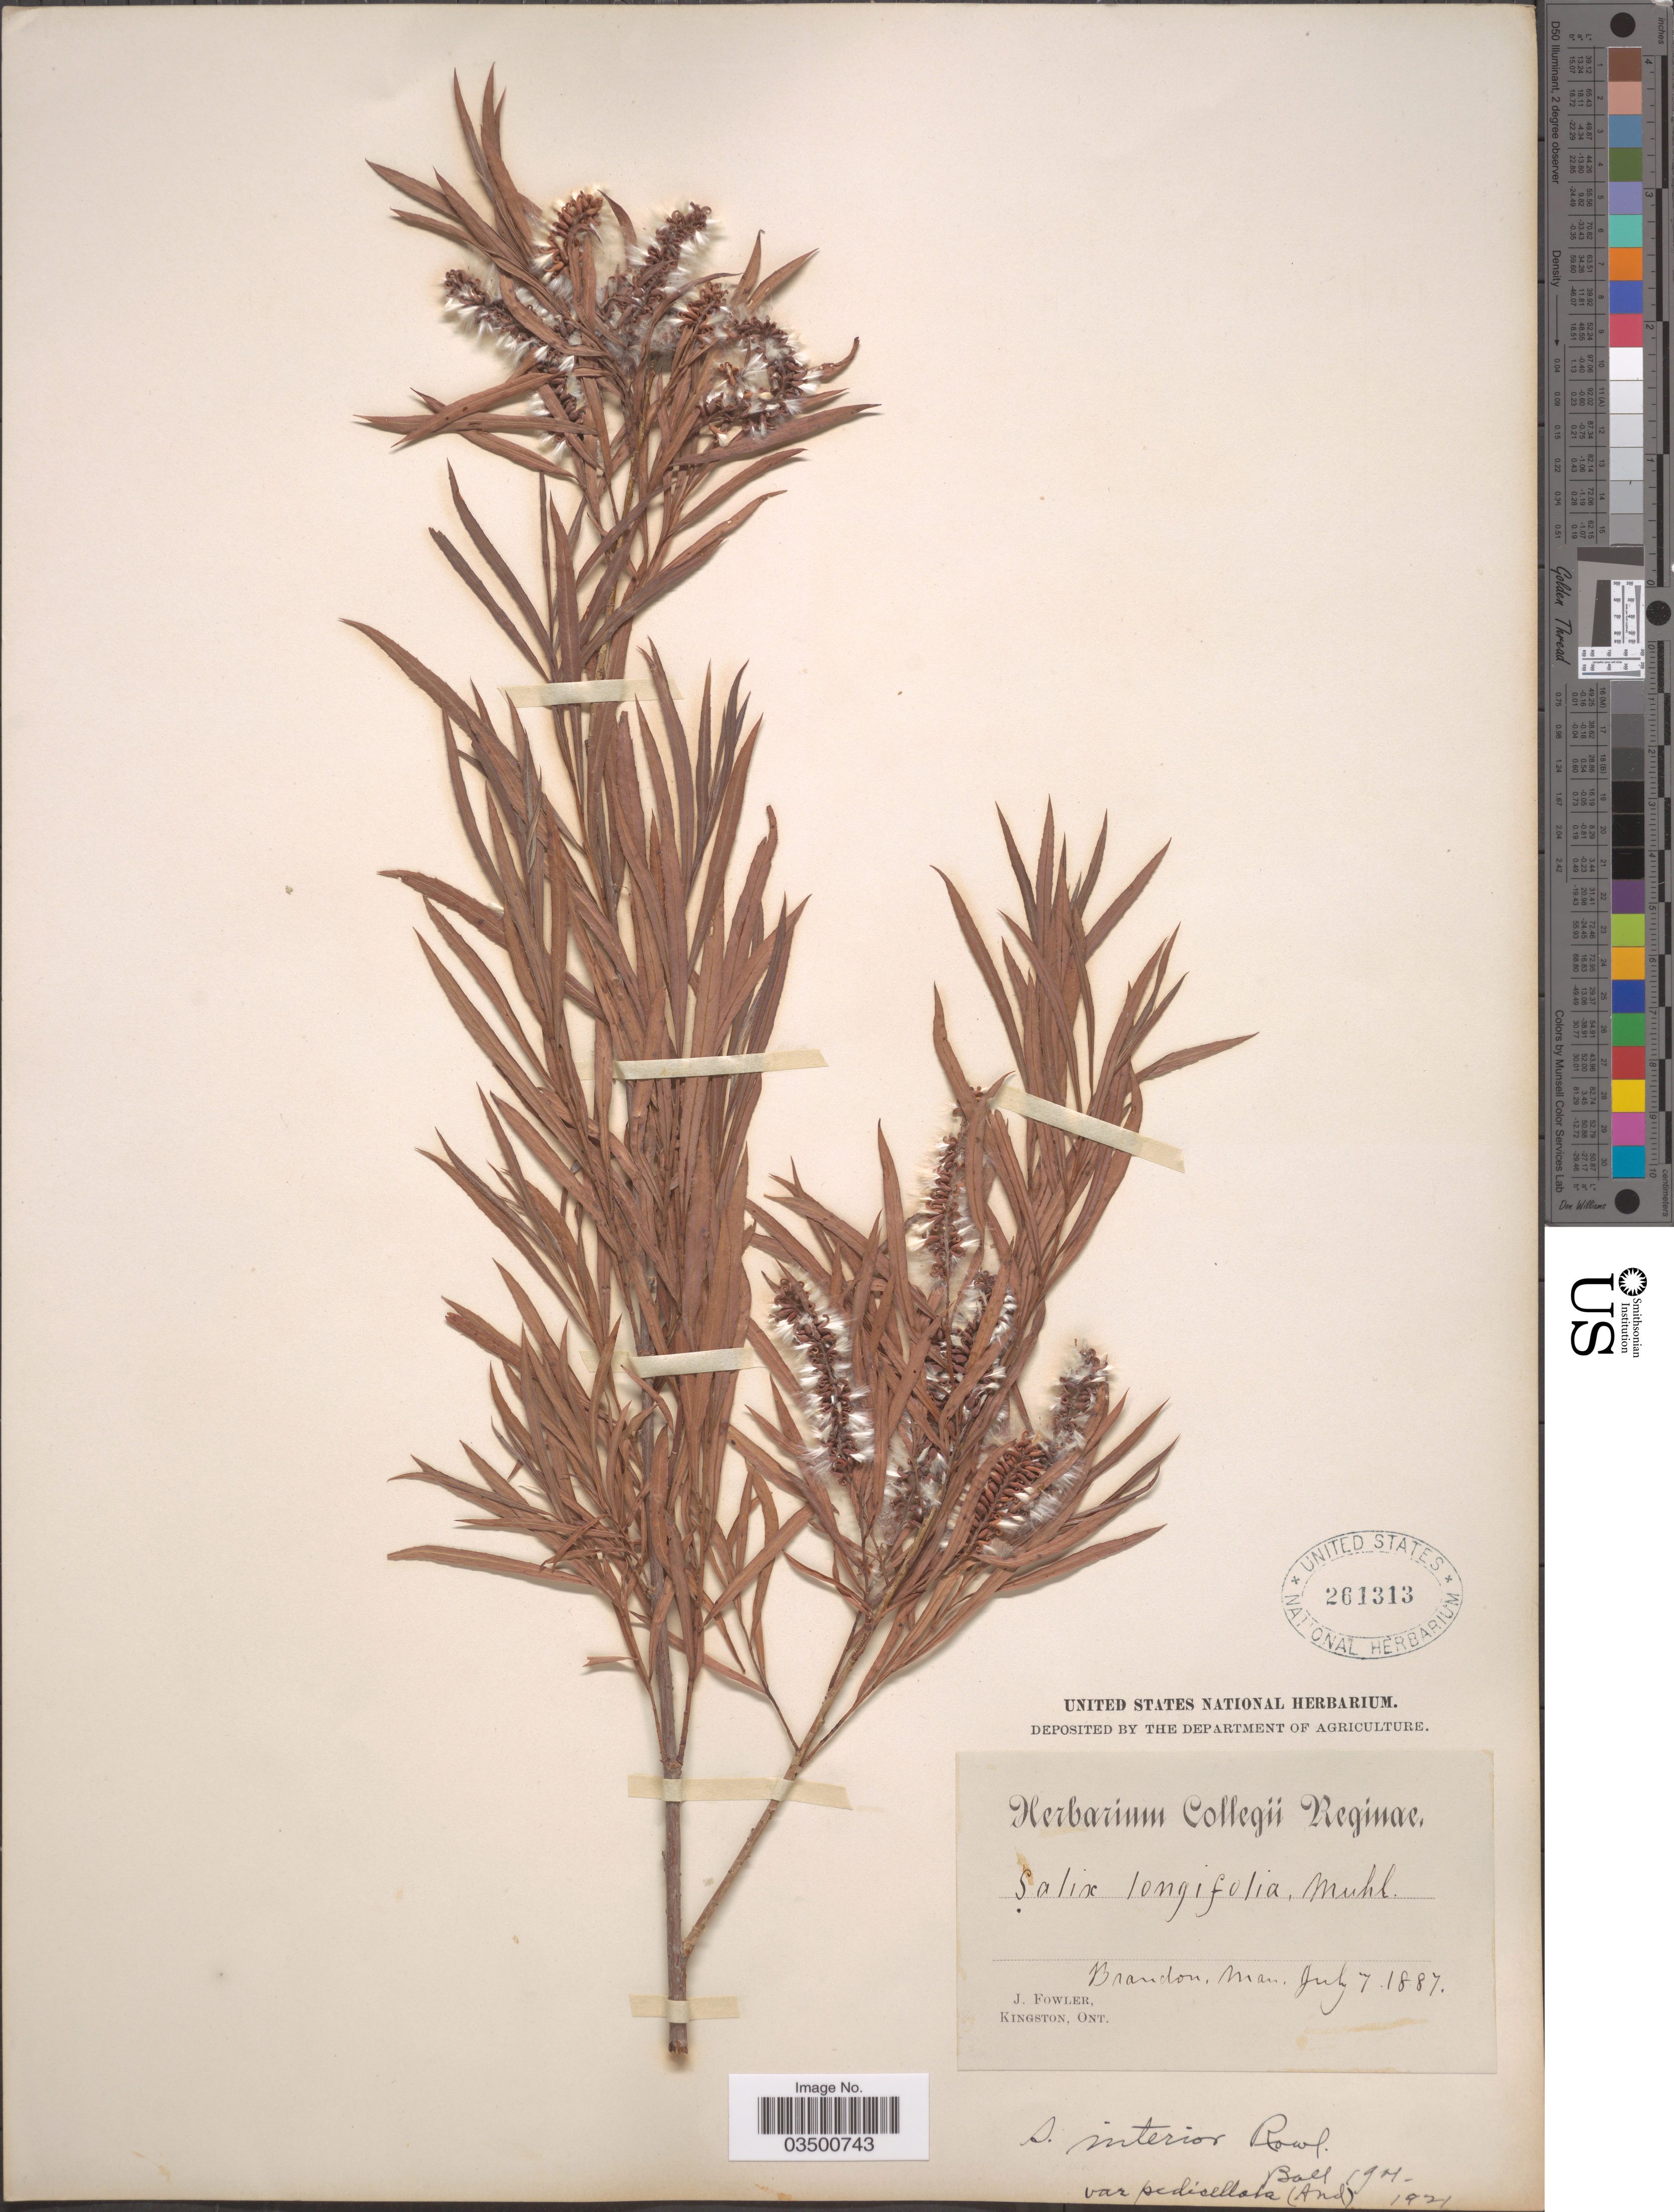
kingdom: Plantae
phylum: Tracheophyta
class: Magnoliopsida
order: Malpighiales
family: Salicaceae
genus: Salix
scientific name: Salix interior var. pedicellata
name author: (Andersson) C.R. Ball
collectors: J. Fowler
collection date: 1887-07-07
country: Canada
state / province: Manitoba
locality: Brandon, Man.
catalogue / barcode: US 261313